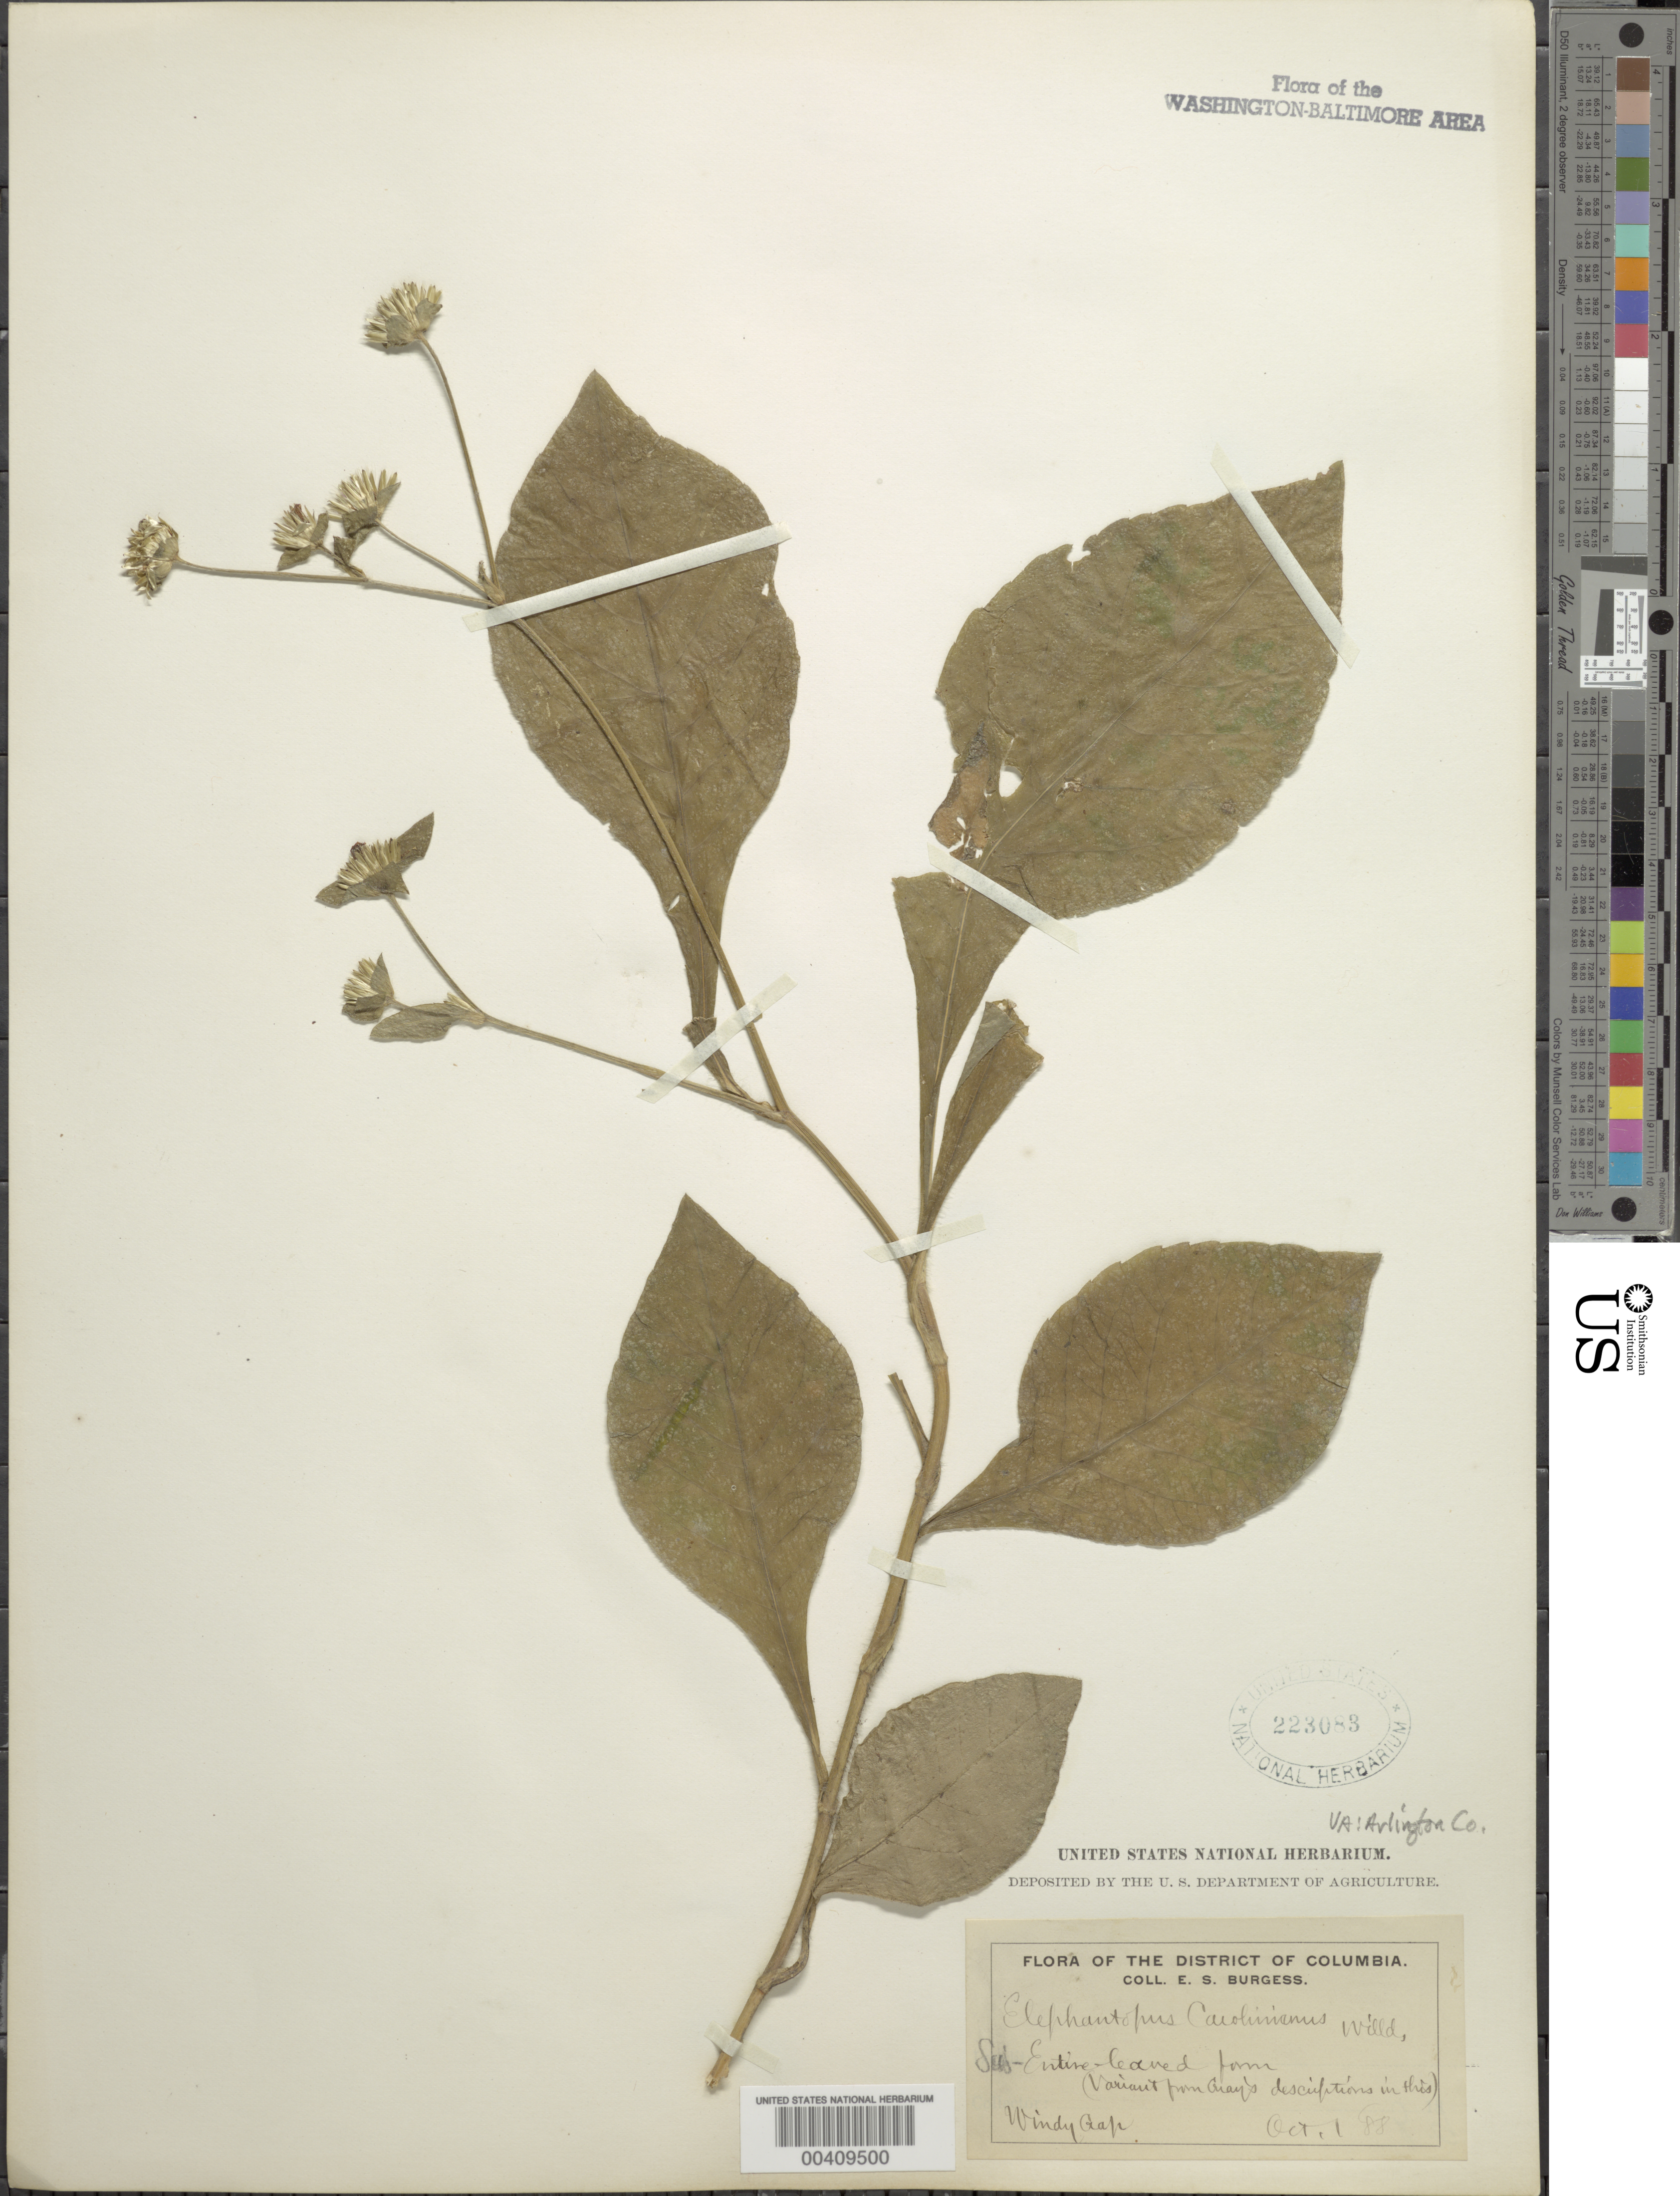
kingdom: Plantae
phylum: Tracheophyta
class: Magnoliopsida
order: Asterales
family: Asteraceae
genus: Elephantopus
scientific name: Elephantopus carolinianus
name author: Raeusch.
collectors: E. Burgess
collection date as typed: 01 Oct 1888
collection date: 1888-10-01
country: United States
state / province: District of Columbia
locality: Windy Gap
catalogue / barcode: US 223083